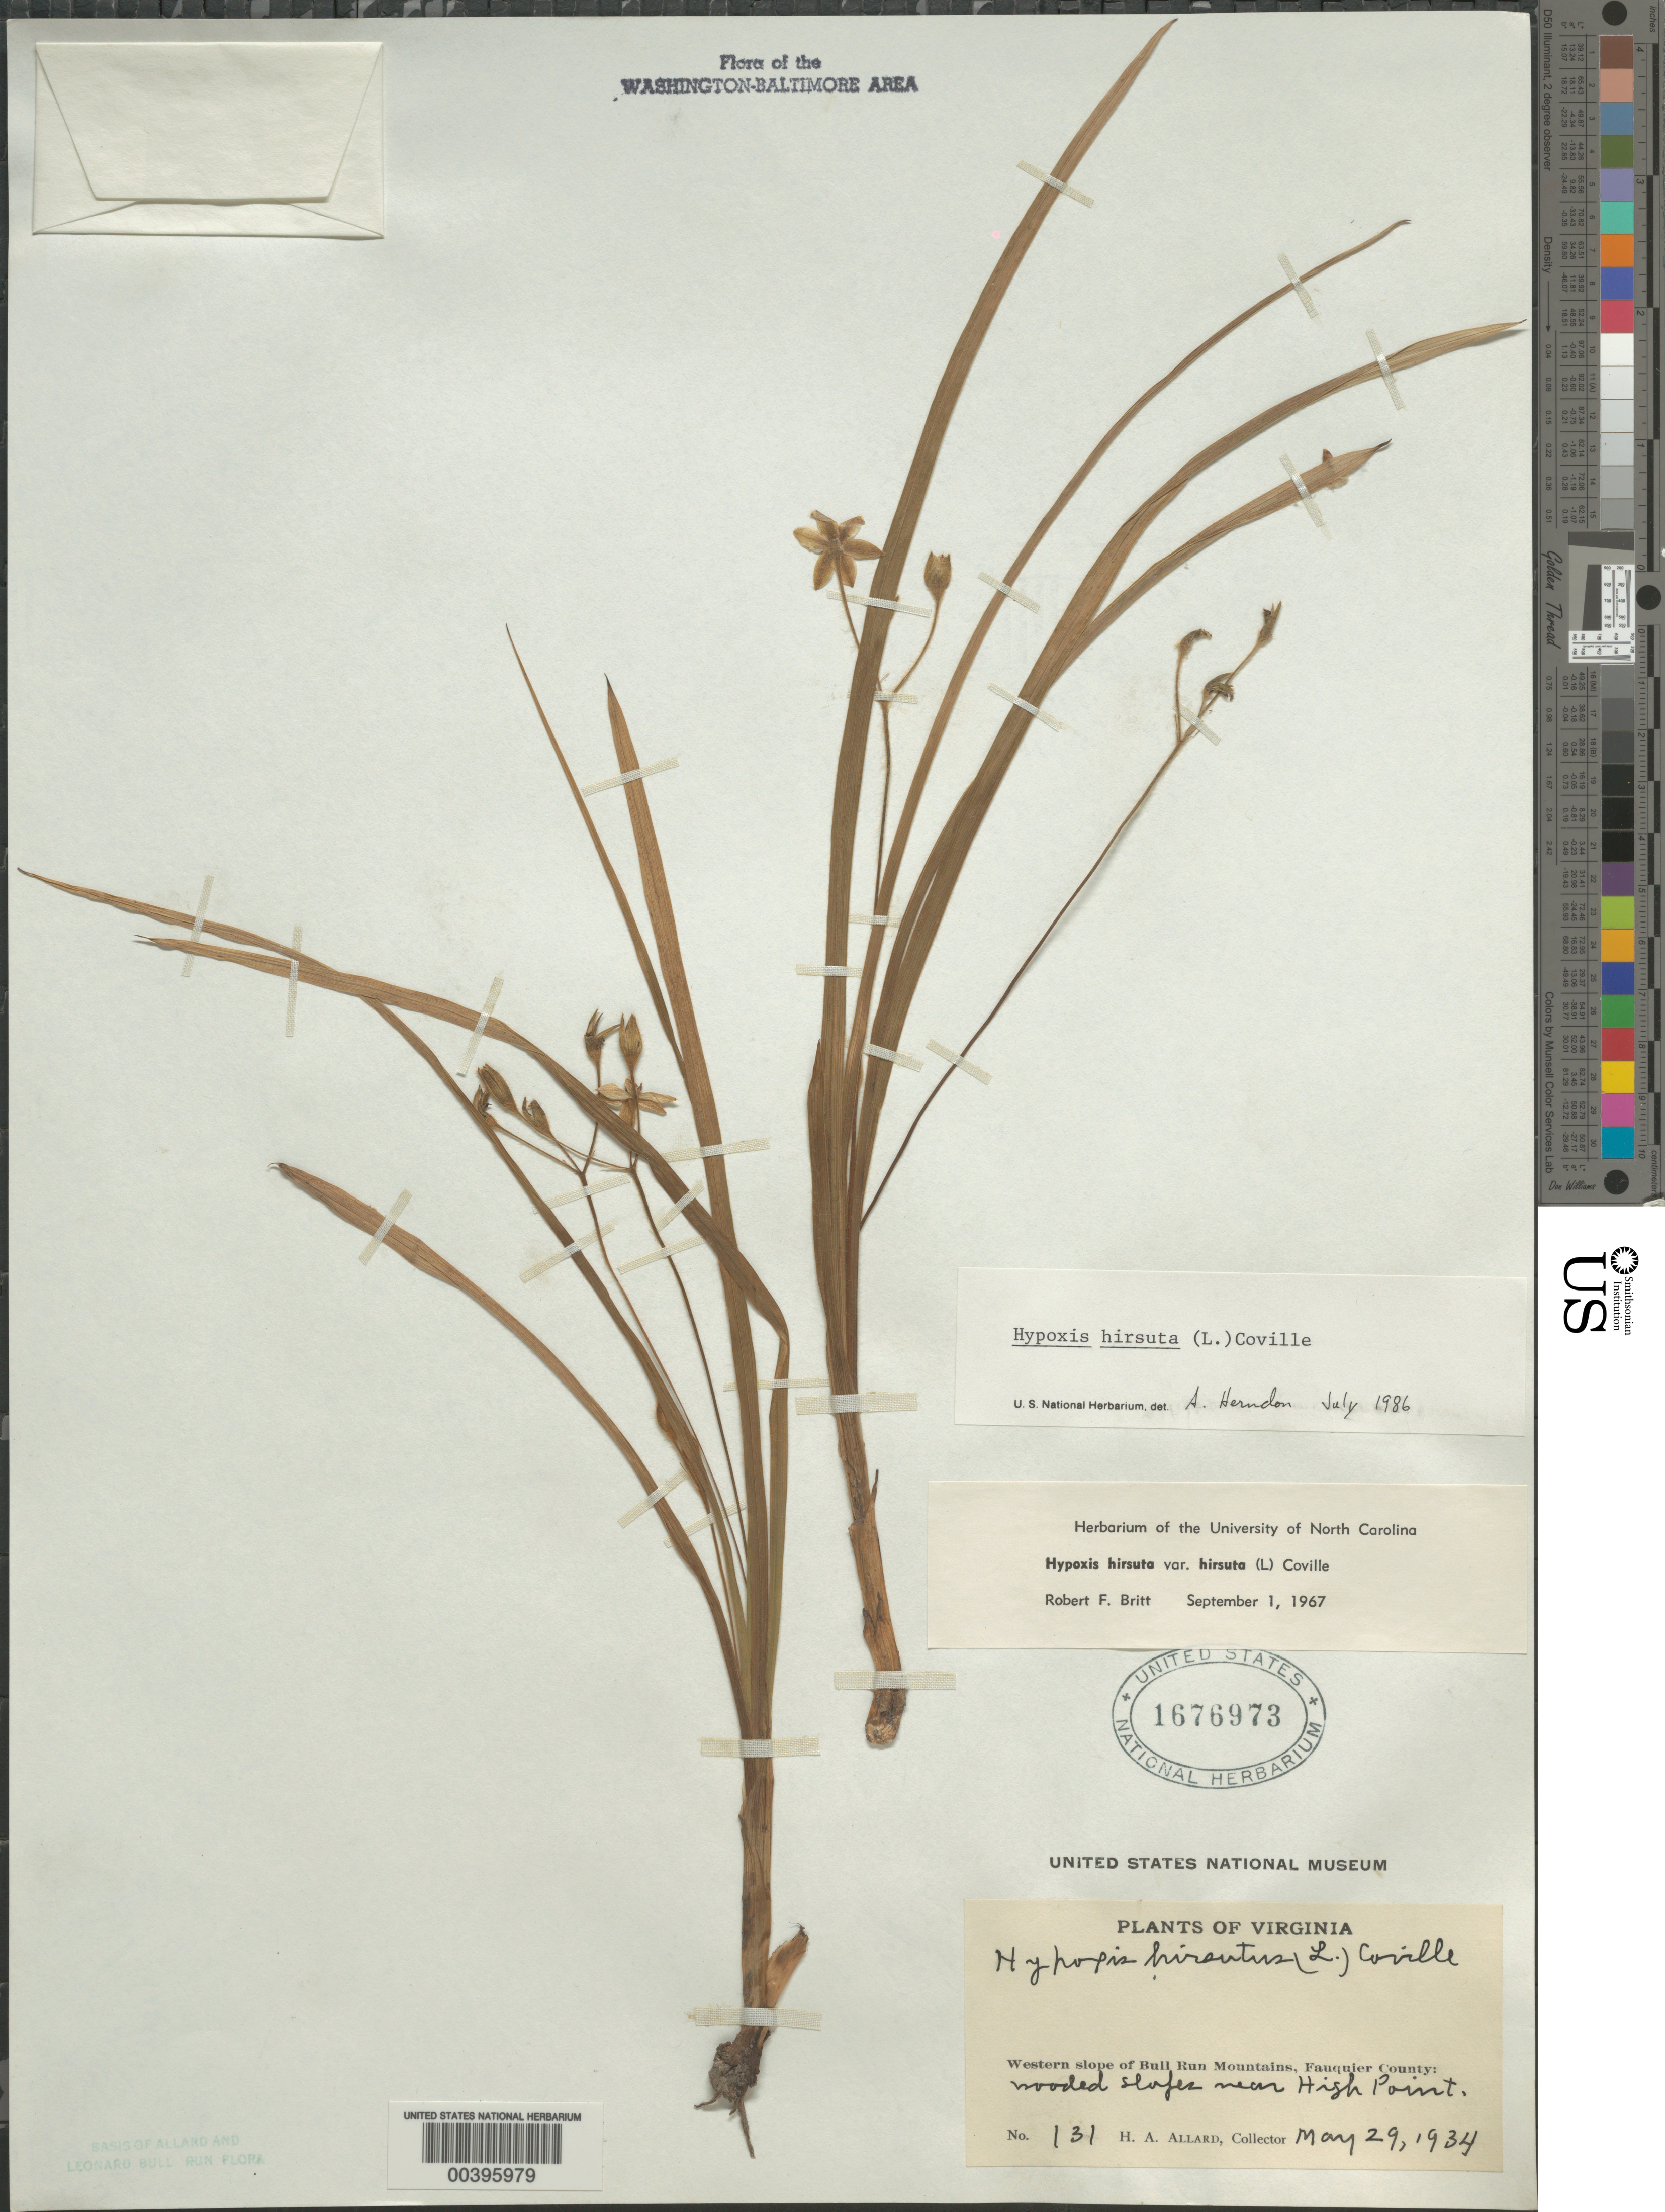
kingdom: Plantae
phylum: Tracheophyta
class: Liliopsida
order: Asparagales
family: Hypoxidaceae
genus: Hypoxis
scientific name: Hypoxis hirsuta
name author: (L.) Coville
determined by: Britt, R. F.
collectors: H. A. Allard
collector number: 131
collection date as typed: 29 May 1934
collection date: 1934-05-29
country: United States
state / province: Virginia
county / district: Fauquier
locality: High Point vicinity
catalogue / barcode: US 1676973